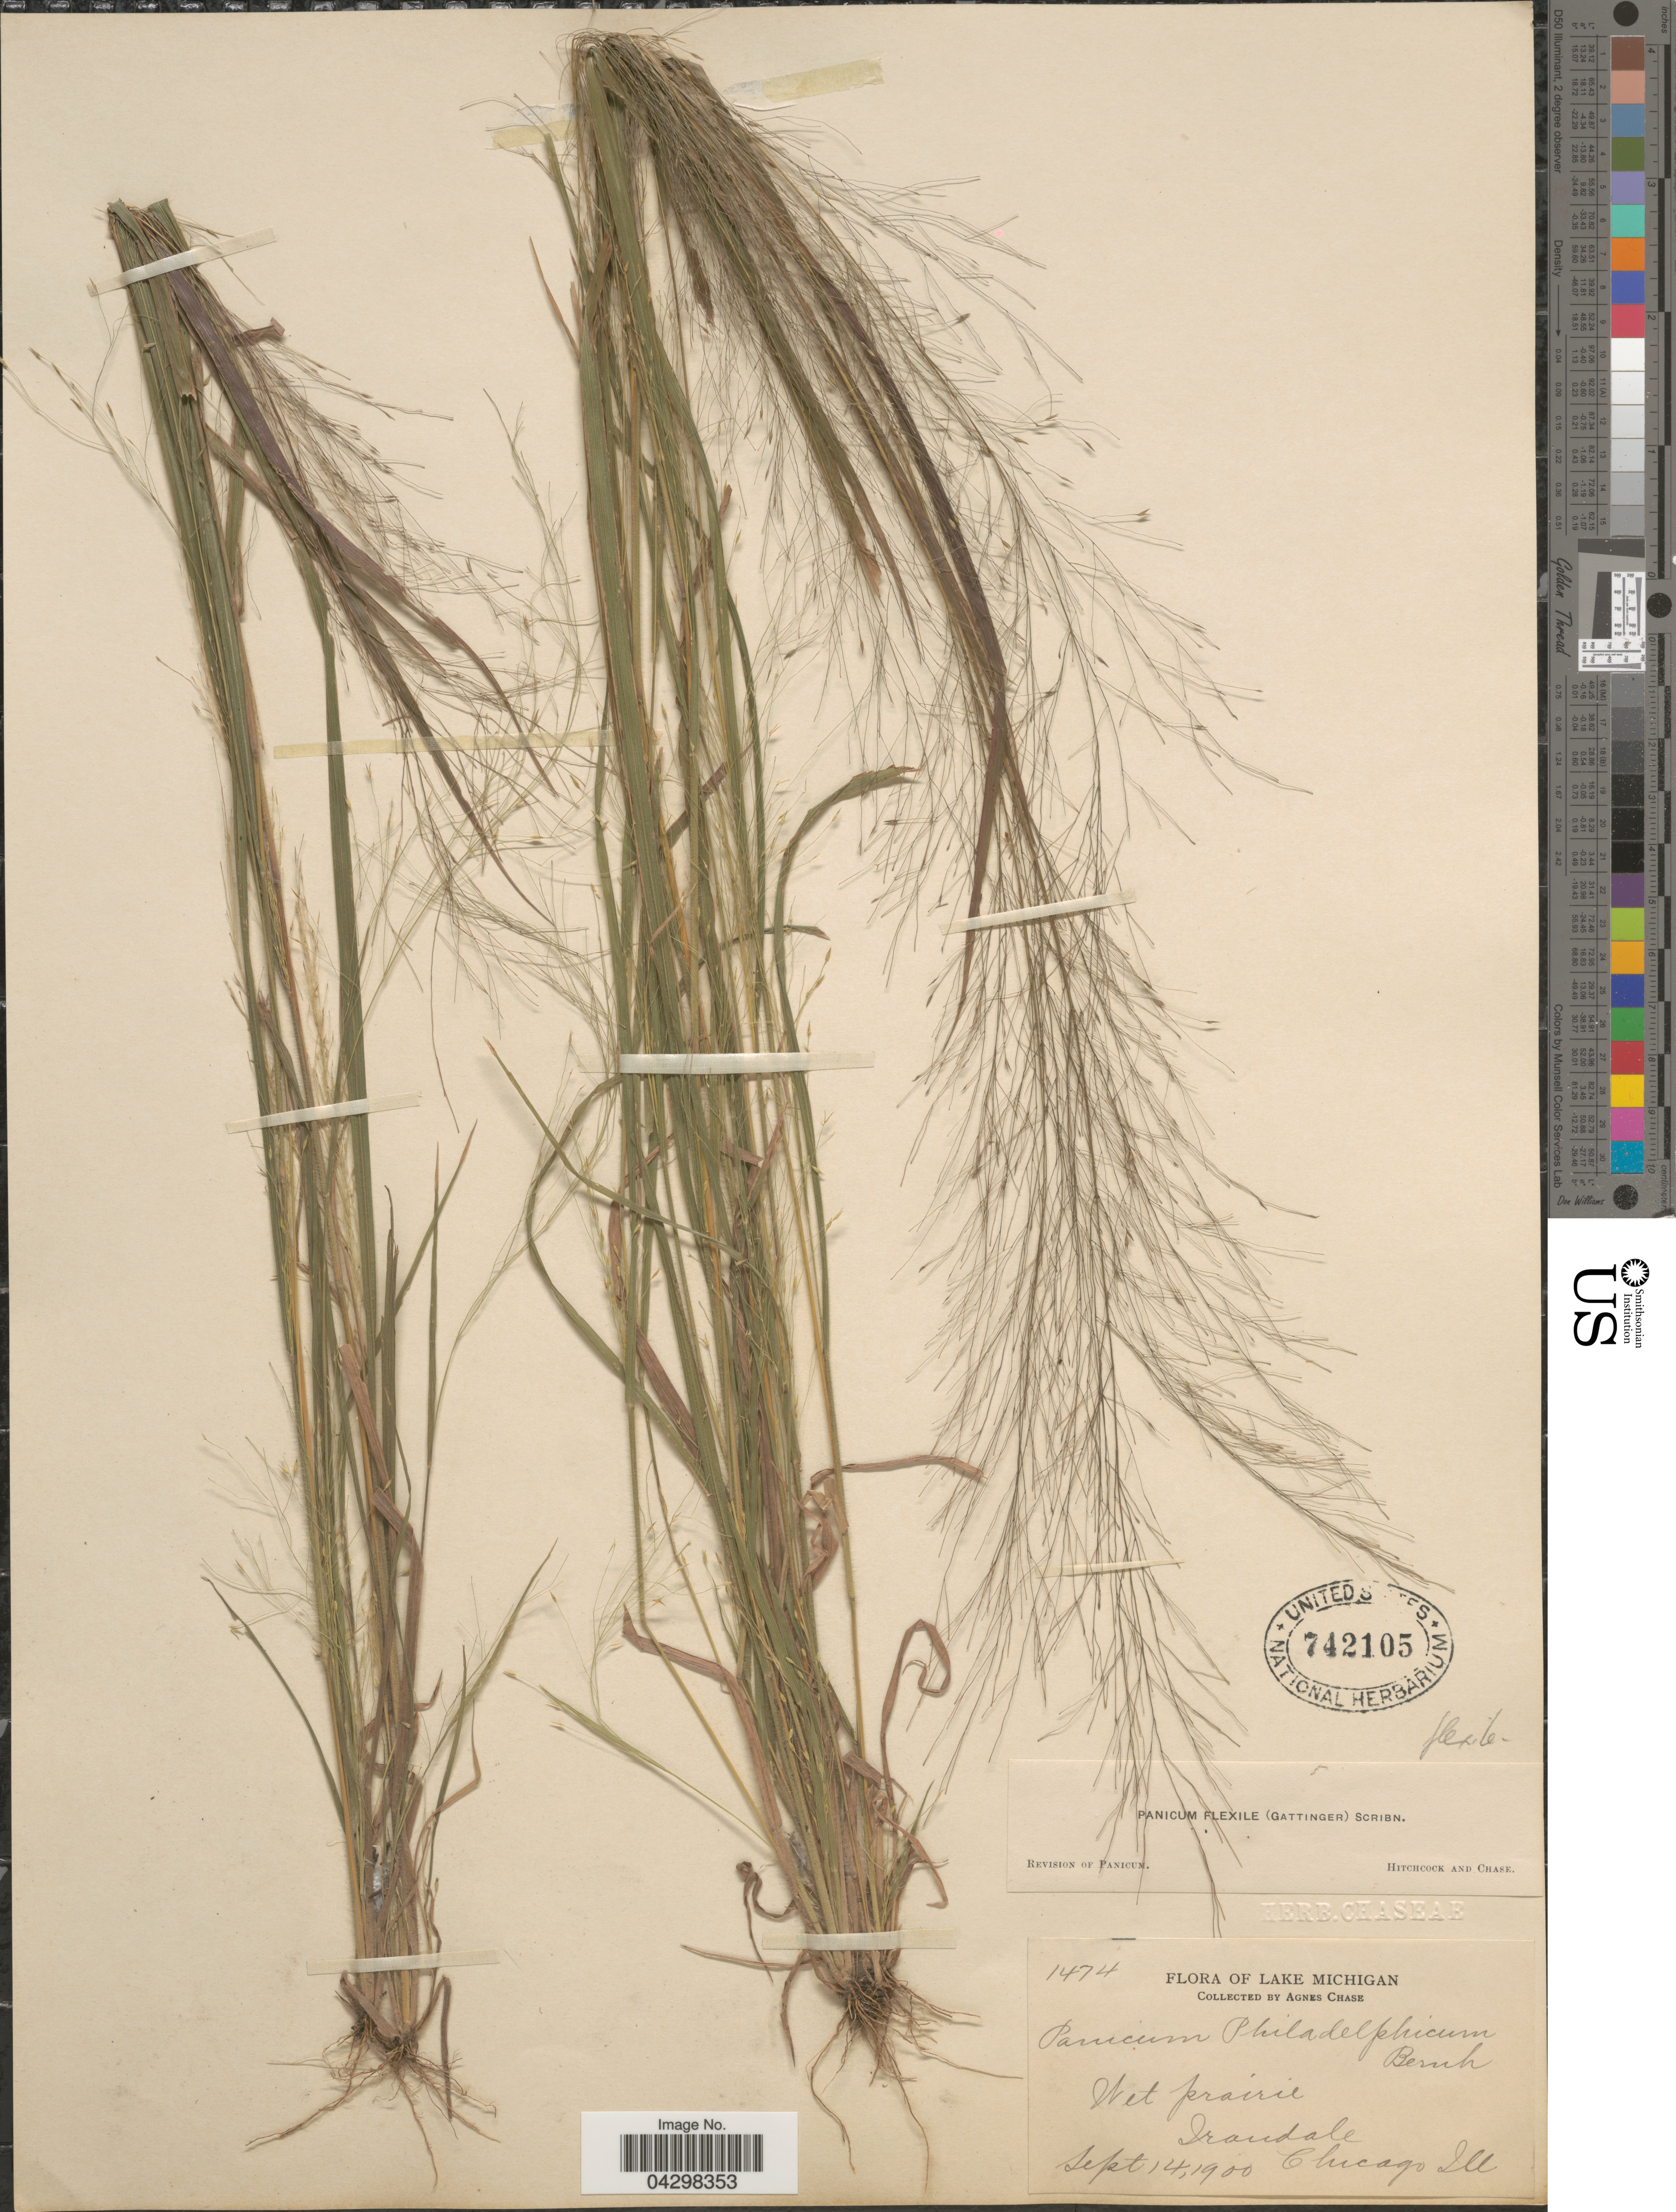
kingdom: Plantae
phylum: Tracheophyta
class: Liliopsida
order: Poales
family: Poaceae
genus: Panicum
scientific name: Panicum flexile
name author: (Gatt.) Scribn.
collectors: A. Chase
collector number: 1474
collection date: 1900-09-14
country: United States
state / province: Illinois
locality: Wet prairie. Irondale. Chicago.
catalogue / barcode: US 742105